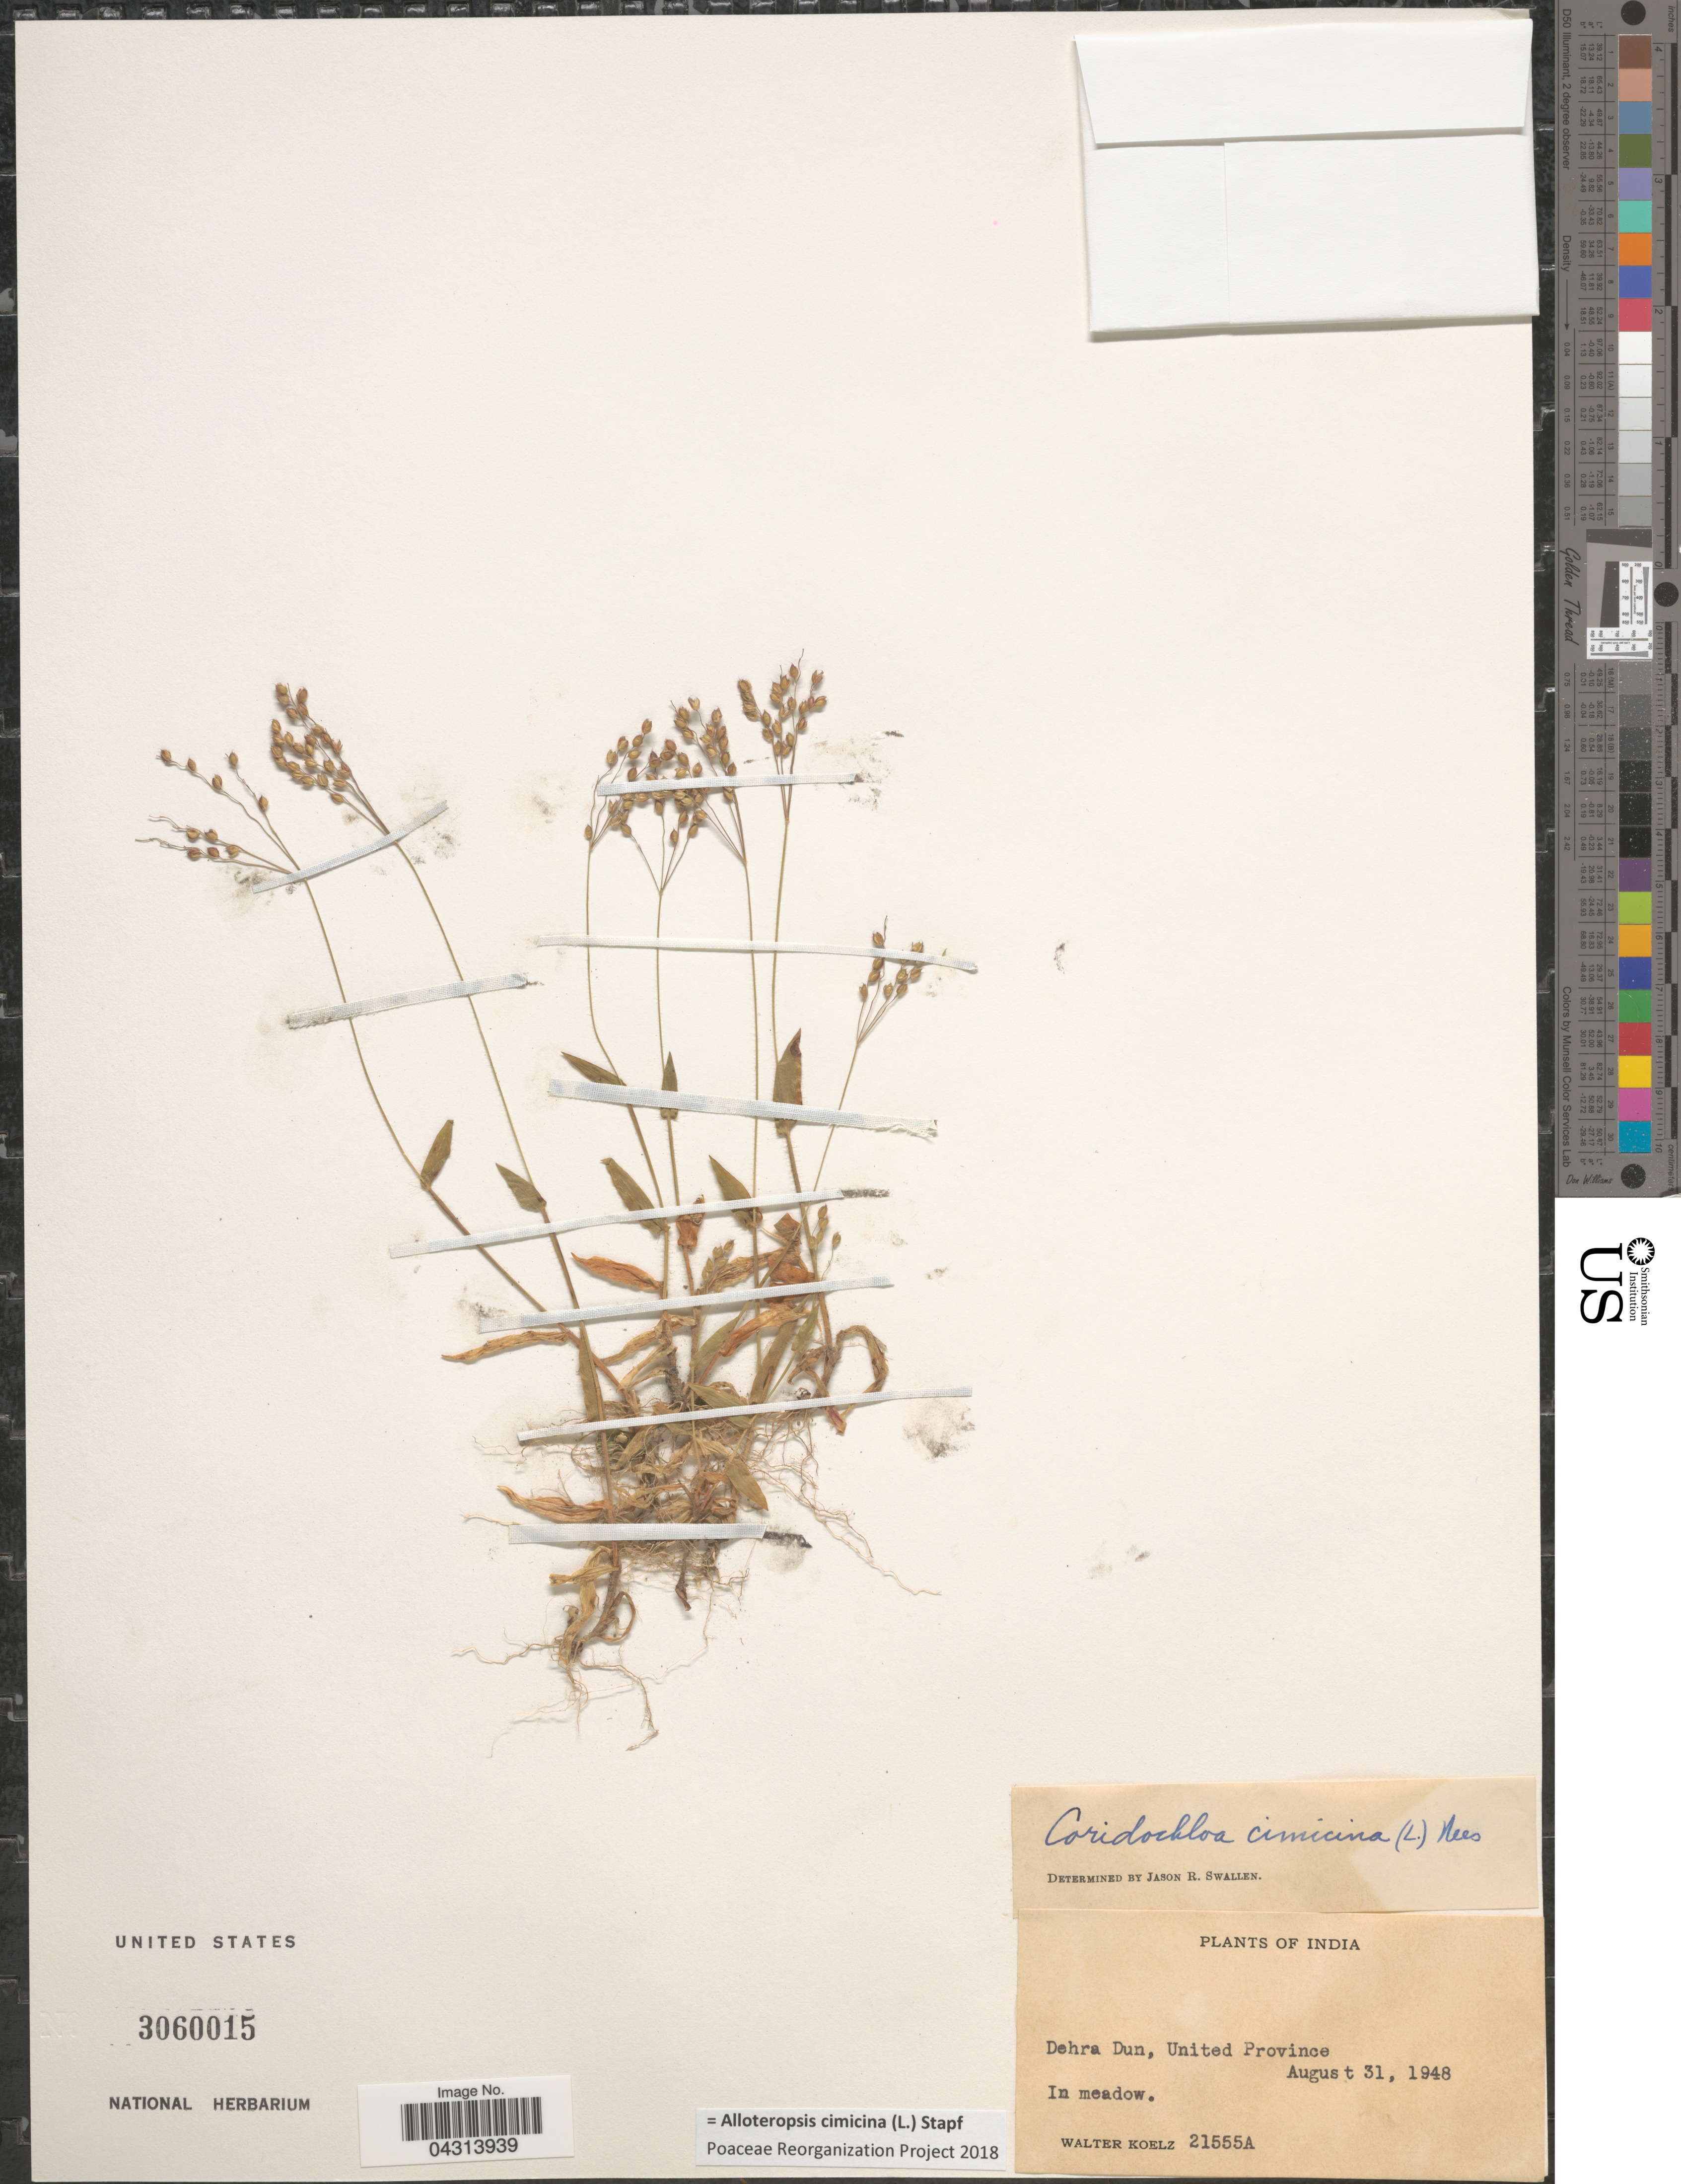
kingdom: Plantae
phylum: Tracheophyta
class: Liliopsida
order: Poales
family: Poaceae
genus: Alloteropsis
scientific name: Alloteropsis cimicina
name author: (L.) Stapf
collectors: W. N. Koelz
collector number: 21555A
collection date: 1948-08-31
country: India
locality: Dehra Dun, United Province.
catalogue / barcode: US 3060015